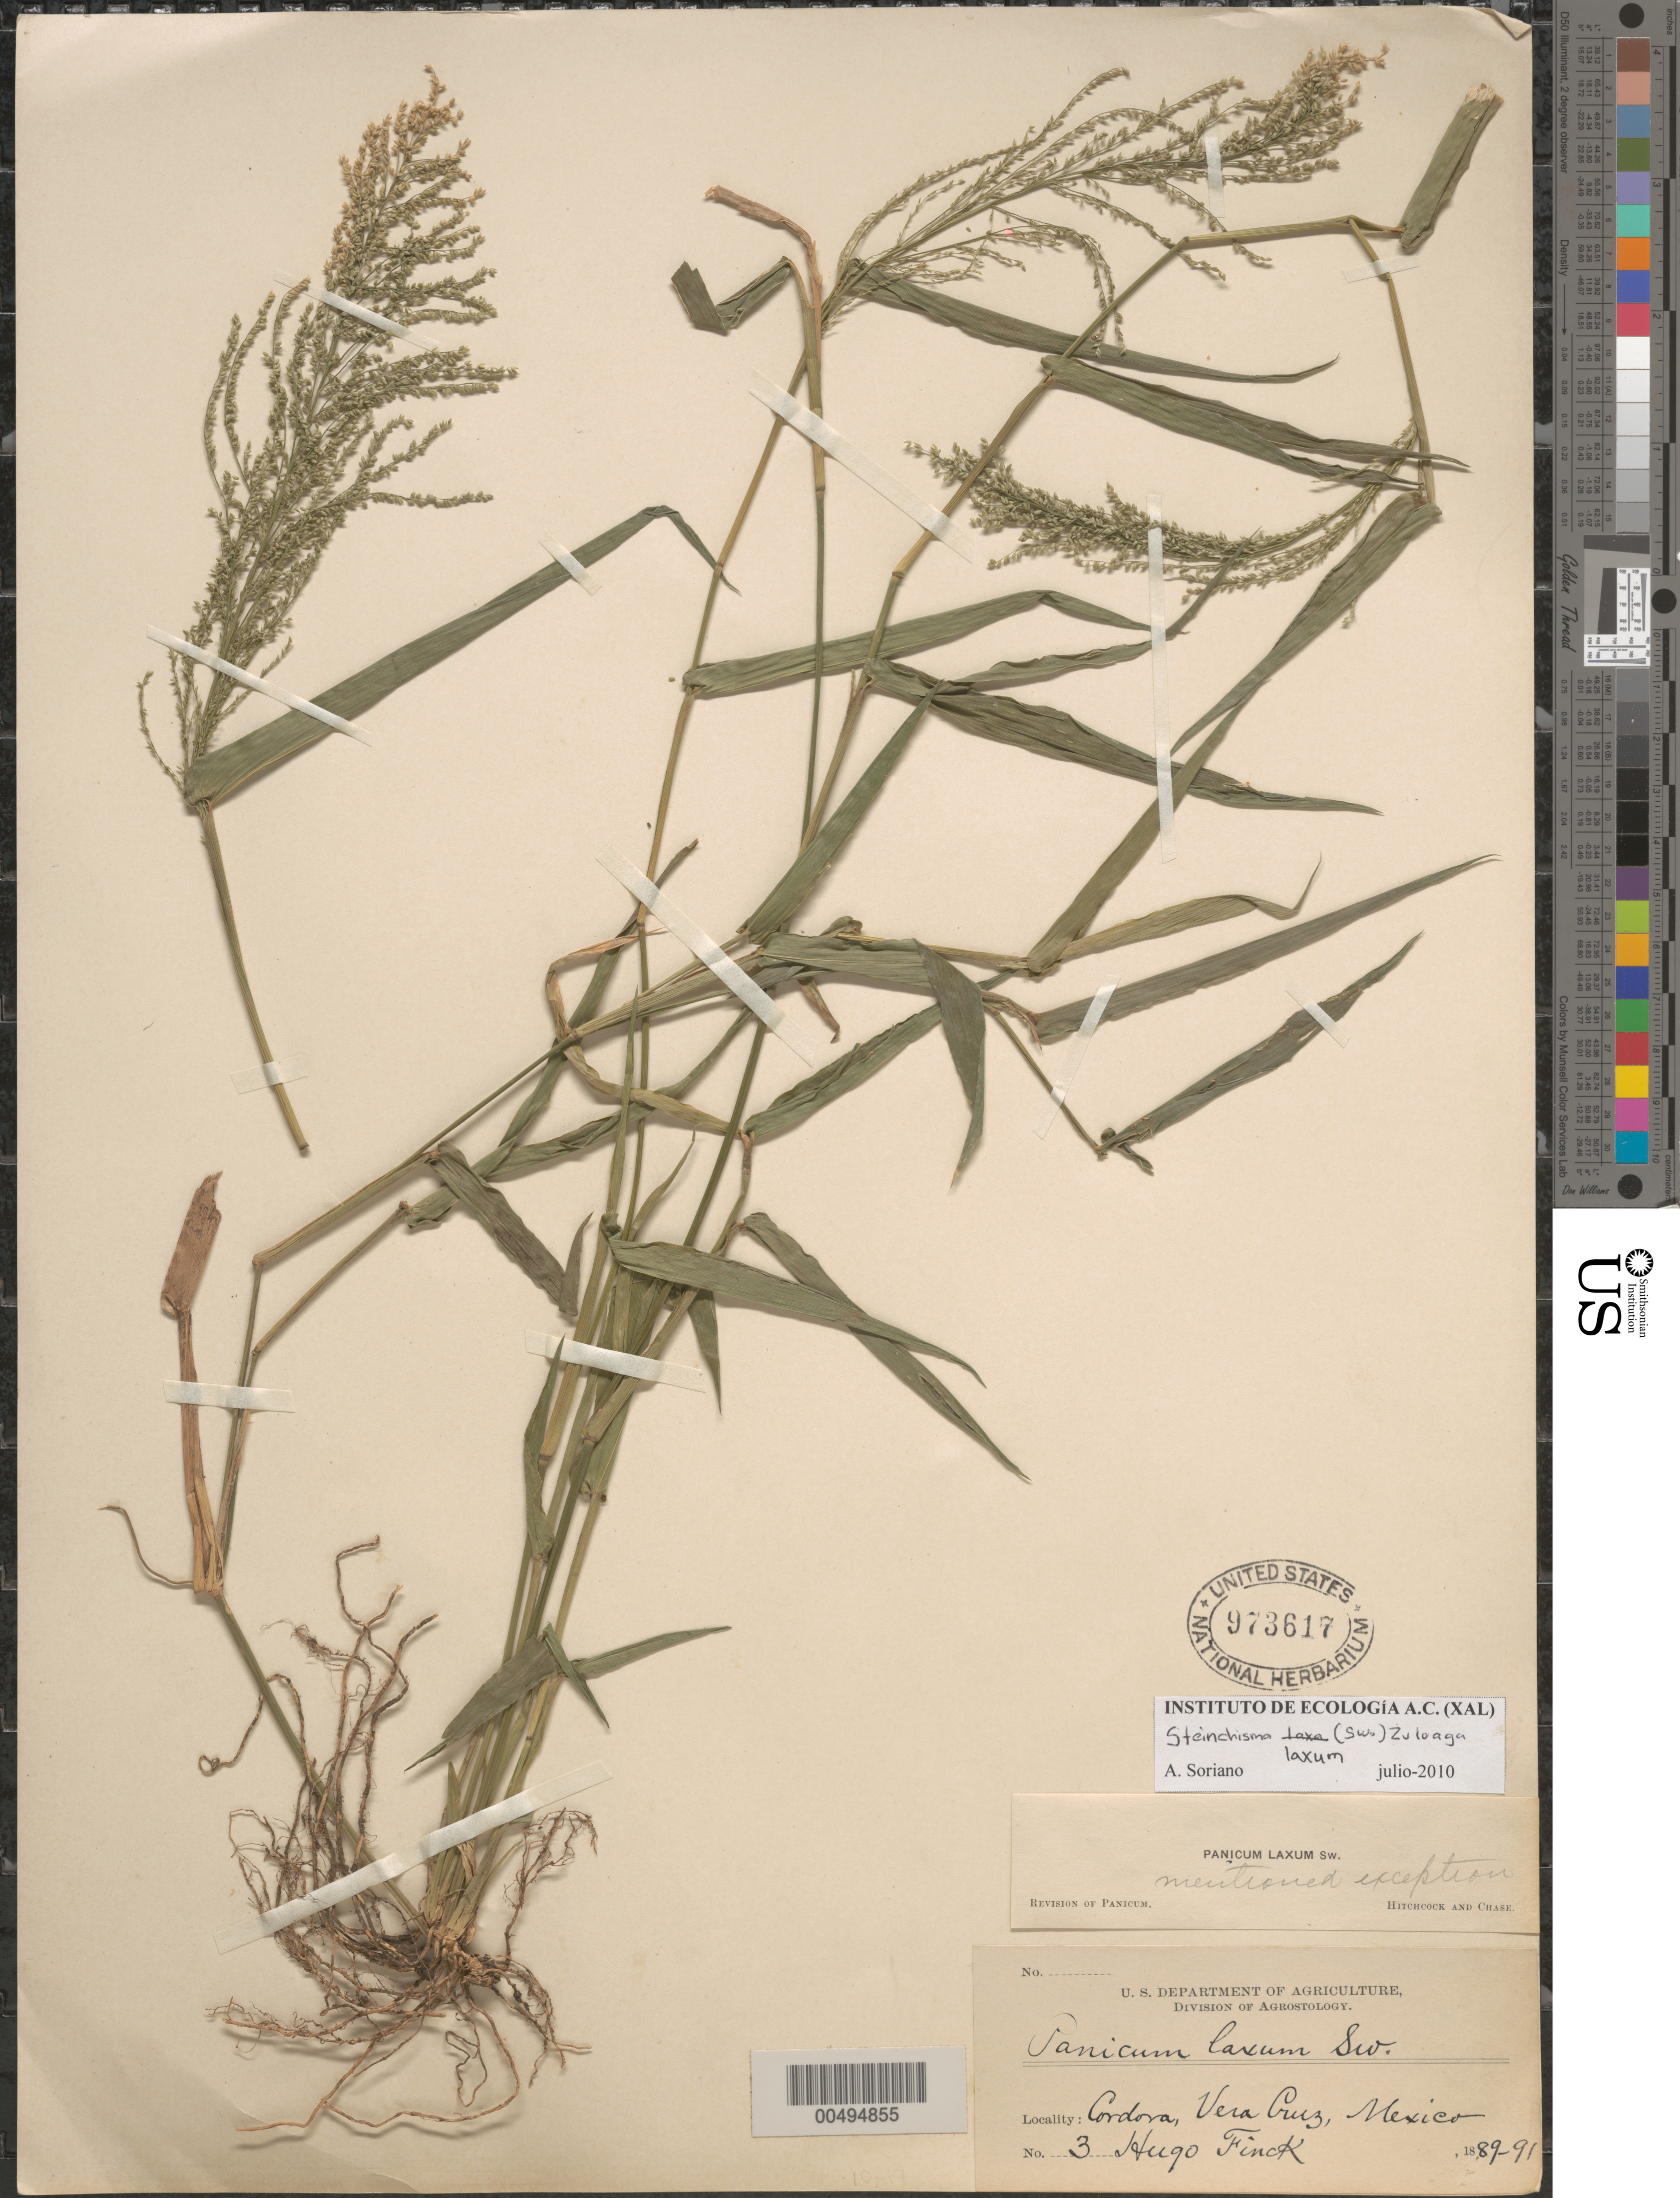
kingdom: Plantae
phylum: Tracheophyta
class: Liliopsida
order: Poales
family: Poaceae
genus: Panicum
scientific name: Panicum boliviense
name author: Hack.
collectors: H. Finck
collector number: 3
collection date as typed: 1889 to 1891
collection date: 1889/1891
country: Mexico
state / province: Veracruz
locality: Cordova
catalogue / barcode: US 973617